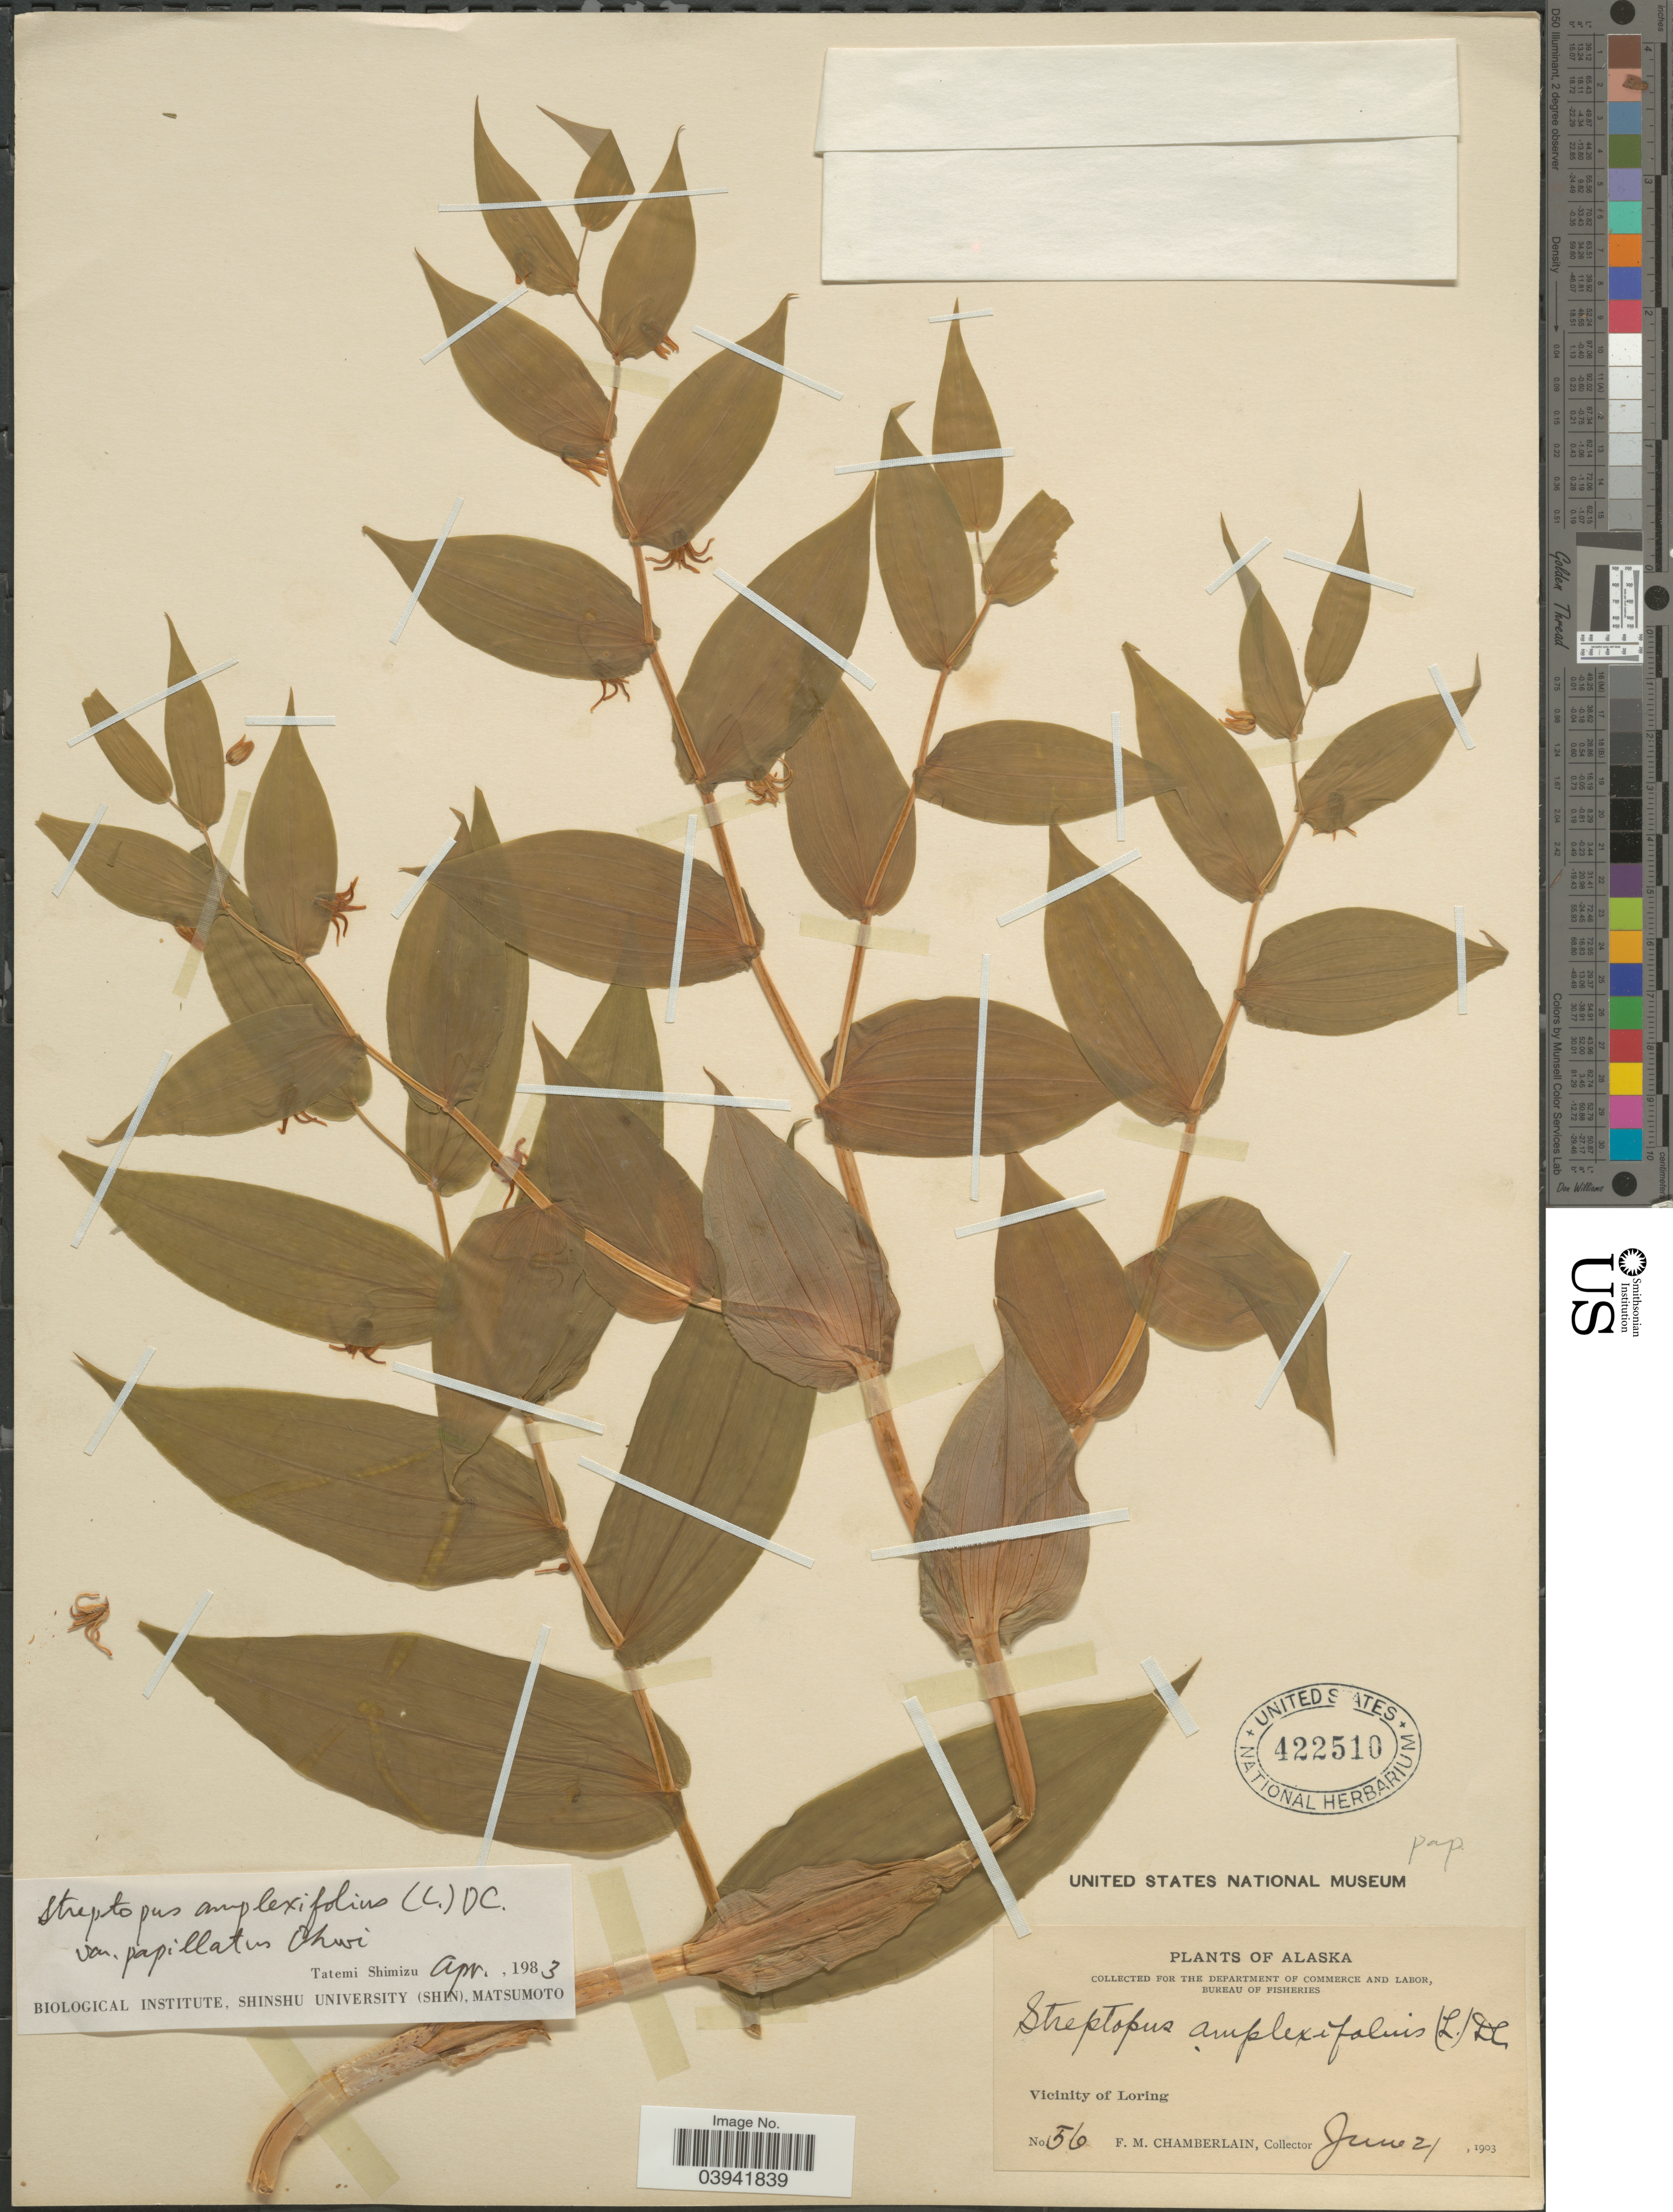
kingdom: Plantae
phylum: Tracheophyta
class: Liliopsida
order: Liliales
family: Liliaceae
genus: Streptopus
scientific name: Streptopus amplexifolius var. papillatus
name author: (Fassett) Ohwi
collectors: F. Chamberlain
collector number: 56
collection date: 1903-06-21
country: United States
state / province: Alaska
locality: Vicinity of Loring.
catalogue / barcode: US 422510